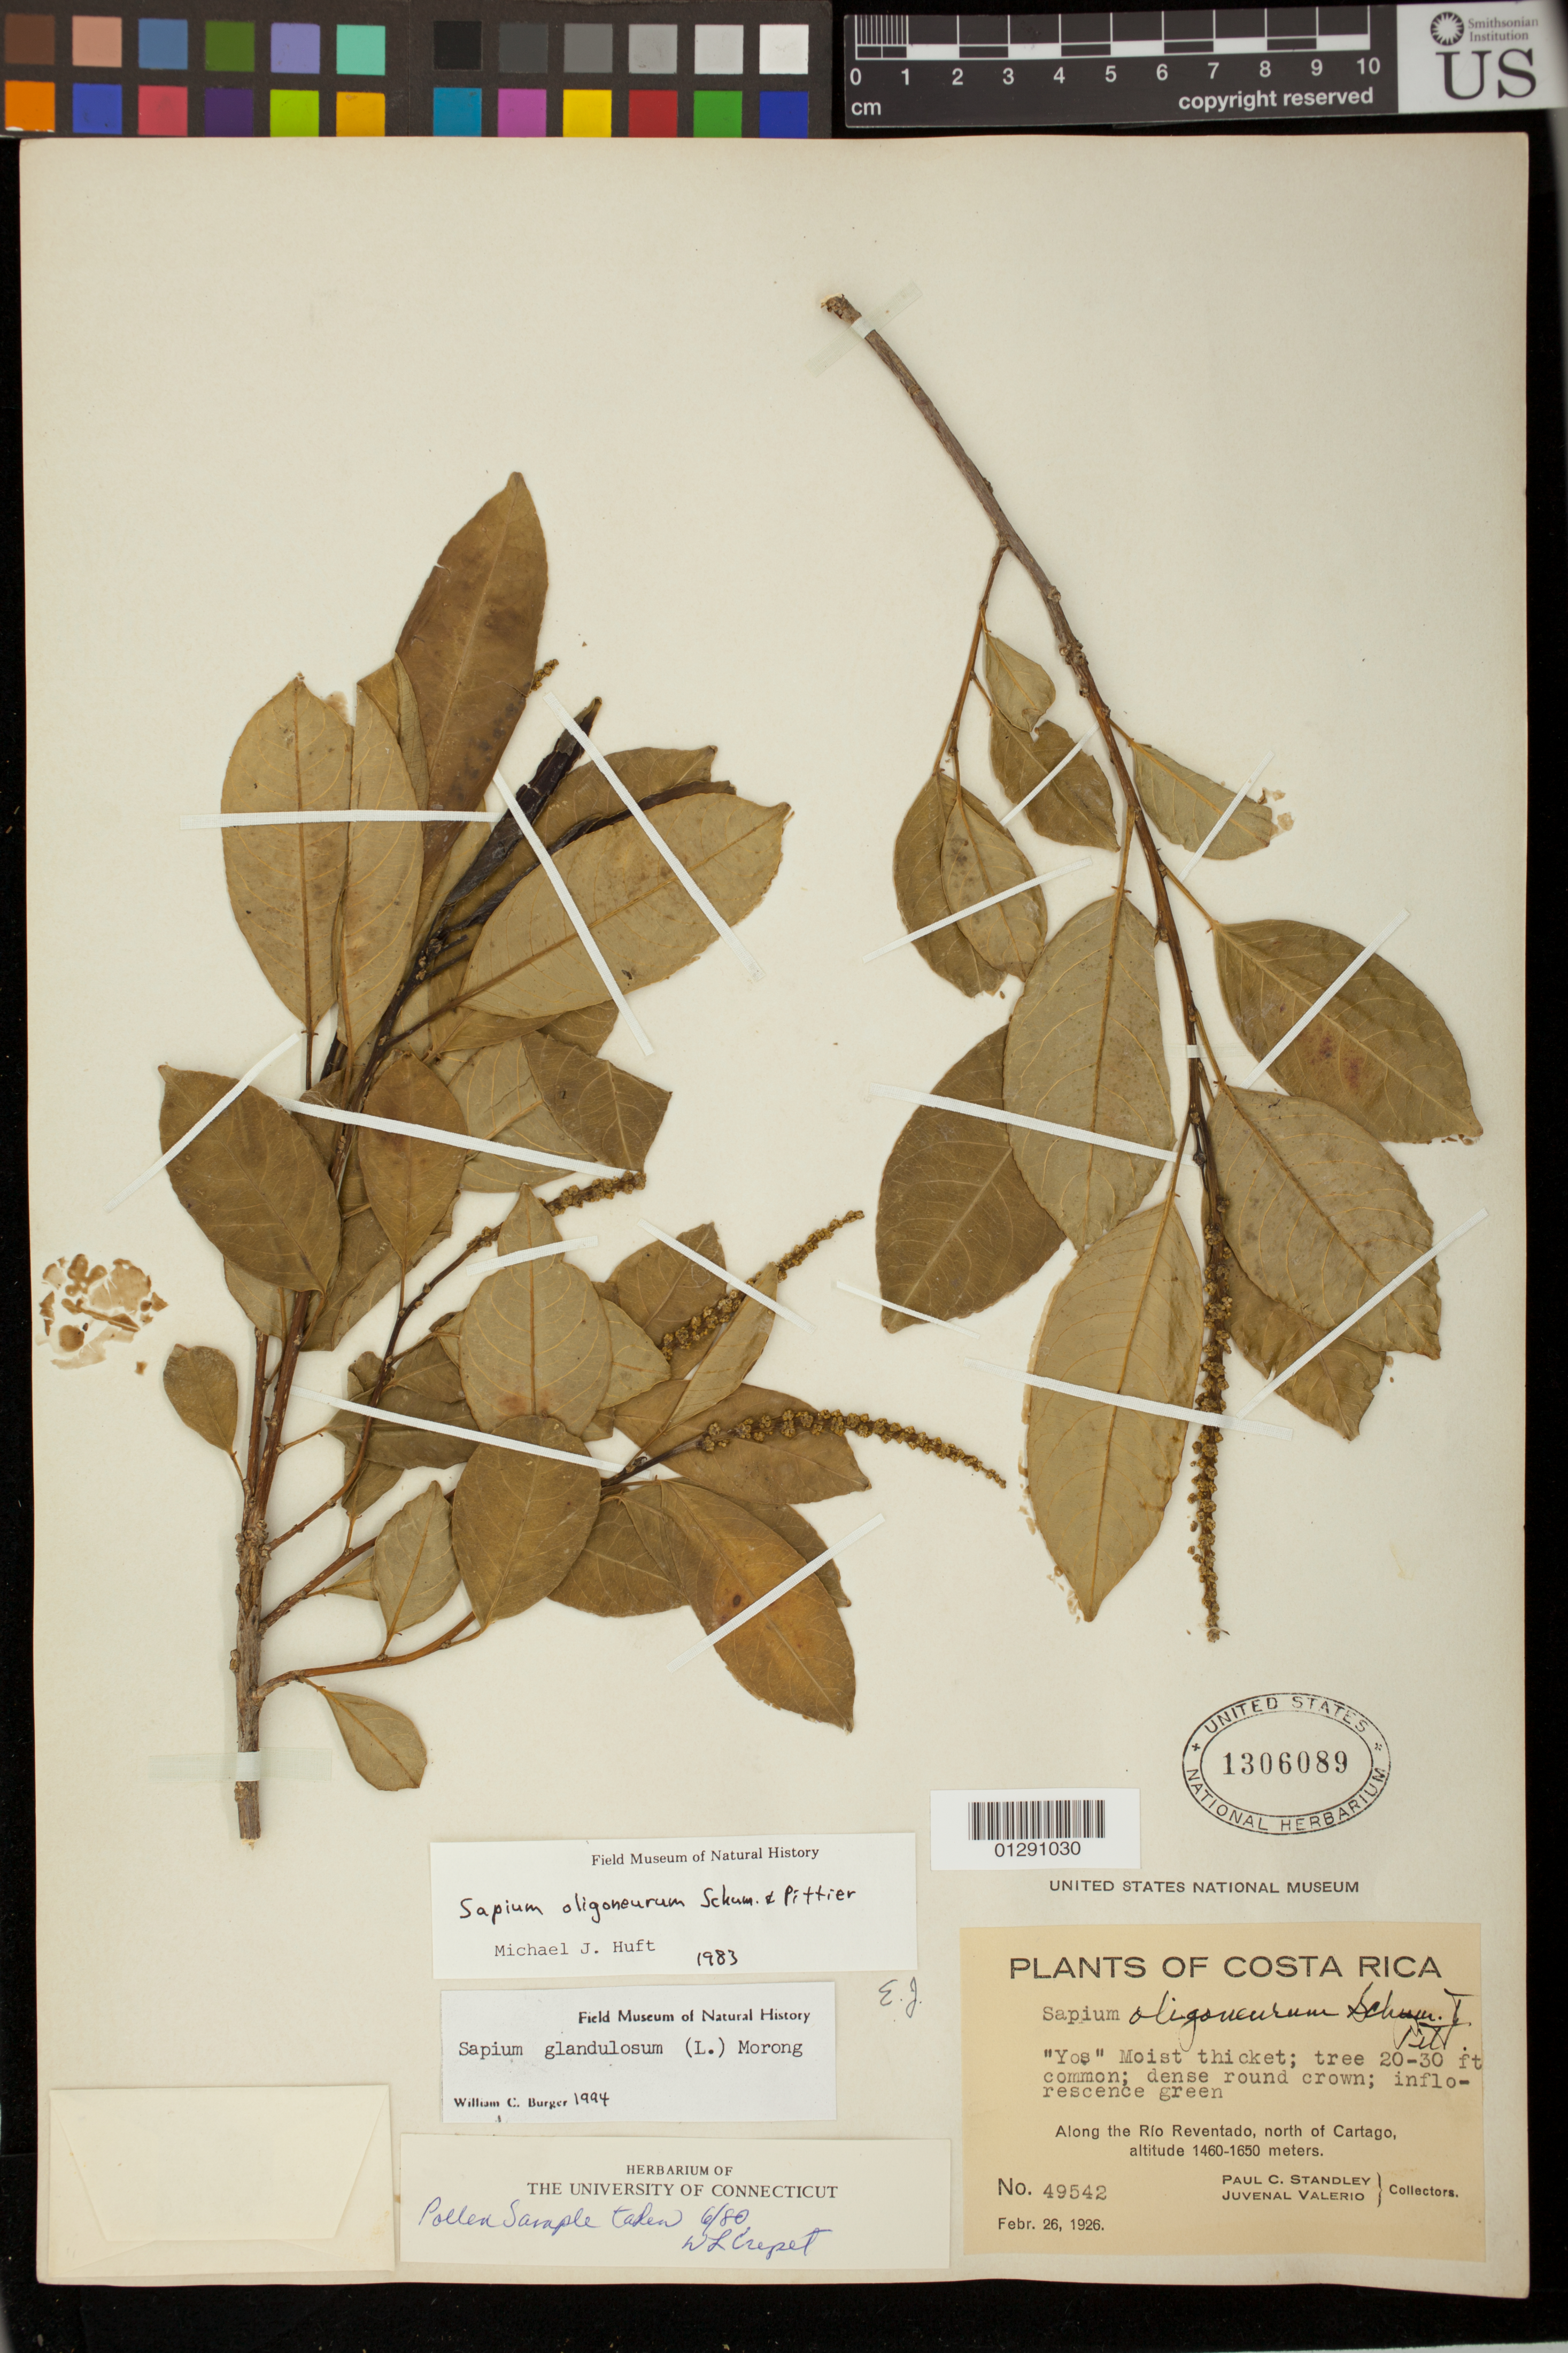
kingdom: Plantae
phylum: Tracheophyta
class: Magnoliopsida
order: Malpighiales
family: Euphorbiaceae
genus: Sapium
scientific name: Sapium glandulosum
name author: (L.) Morong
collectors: P. C. Standley & J. Valerio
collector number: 49542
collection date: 1926-02-26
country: Costa Rica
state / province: Cartago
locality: Along the Rio Reventado, north of Cartago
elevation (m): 1460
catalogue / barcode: US 1306089